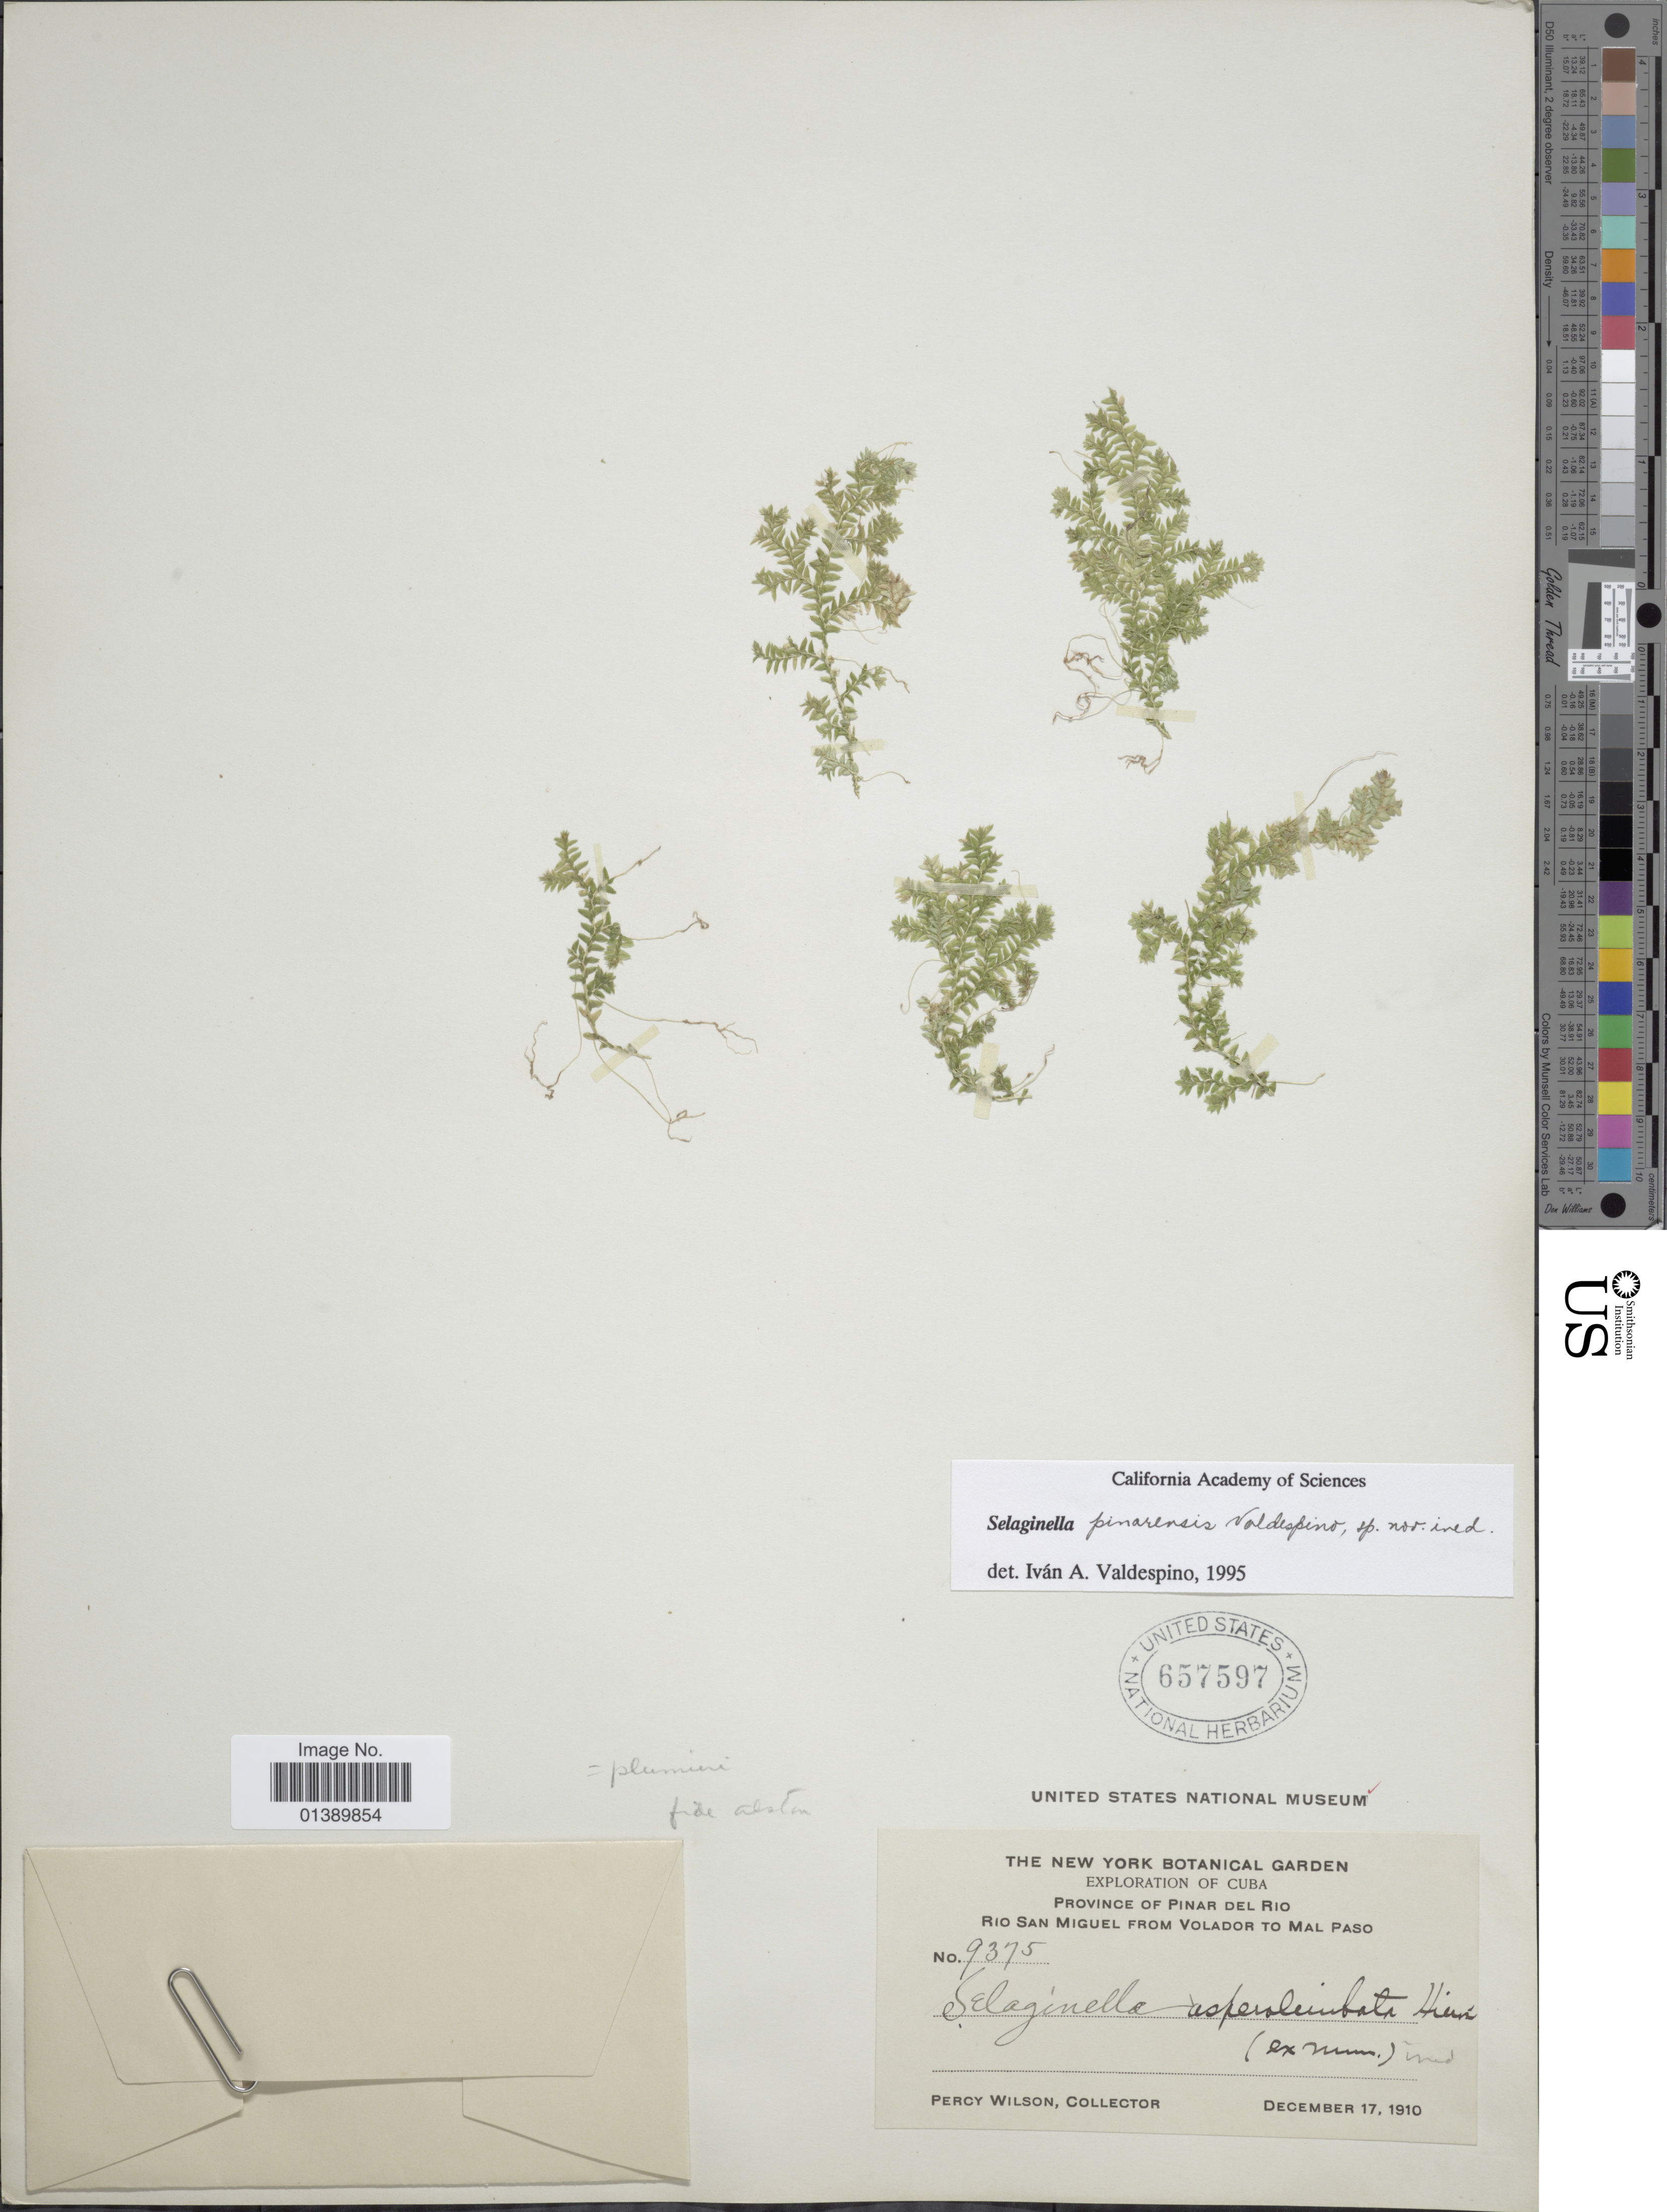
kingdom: Plantae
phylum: Tracheophyta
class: Lycopodiopsida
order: Selaginellales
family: Selaginellaceae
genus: Selaginella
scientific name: Selaginella pinarensis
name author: Valdespino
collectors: P. Wilson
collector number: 9375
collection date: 1910-12-17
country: Cuba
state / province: Pinar del Río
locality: Province of Pinar del Rio, Rio San Miguel from Volador to Mal Paso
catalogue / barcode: US 657597